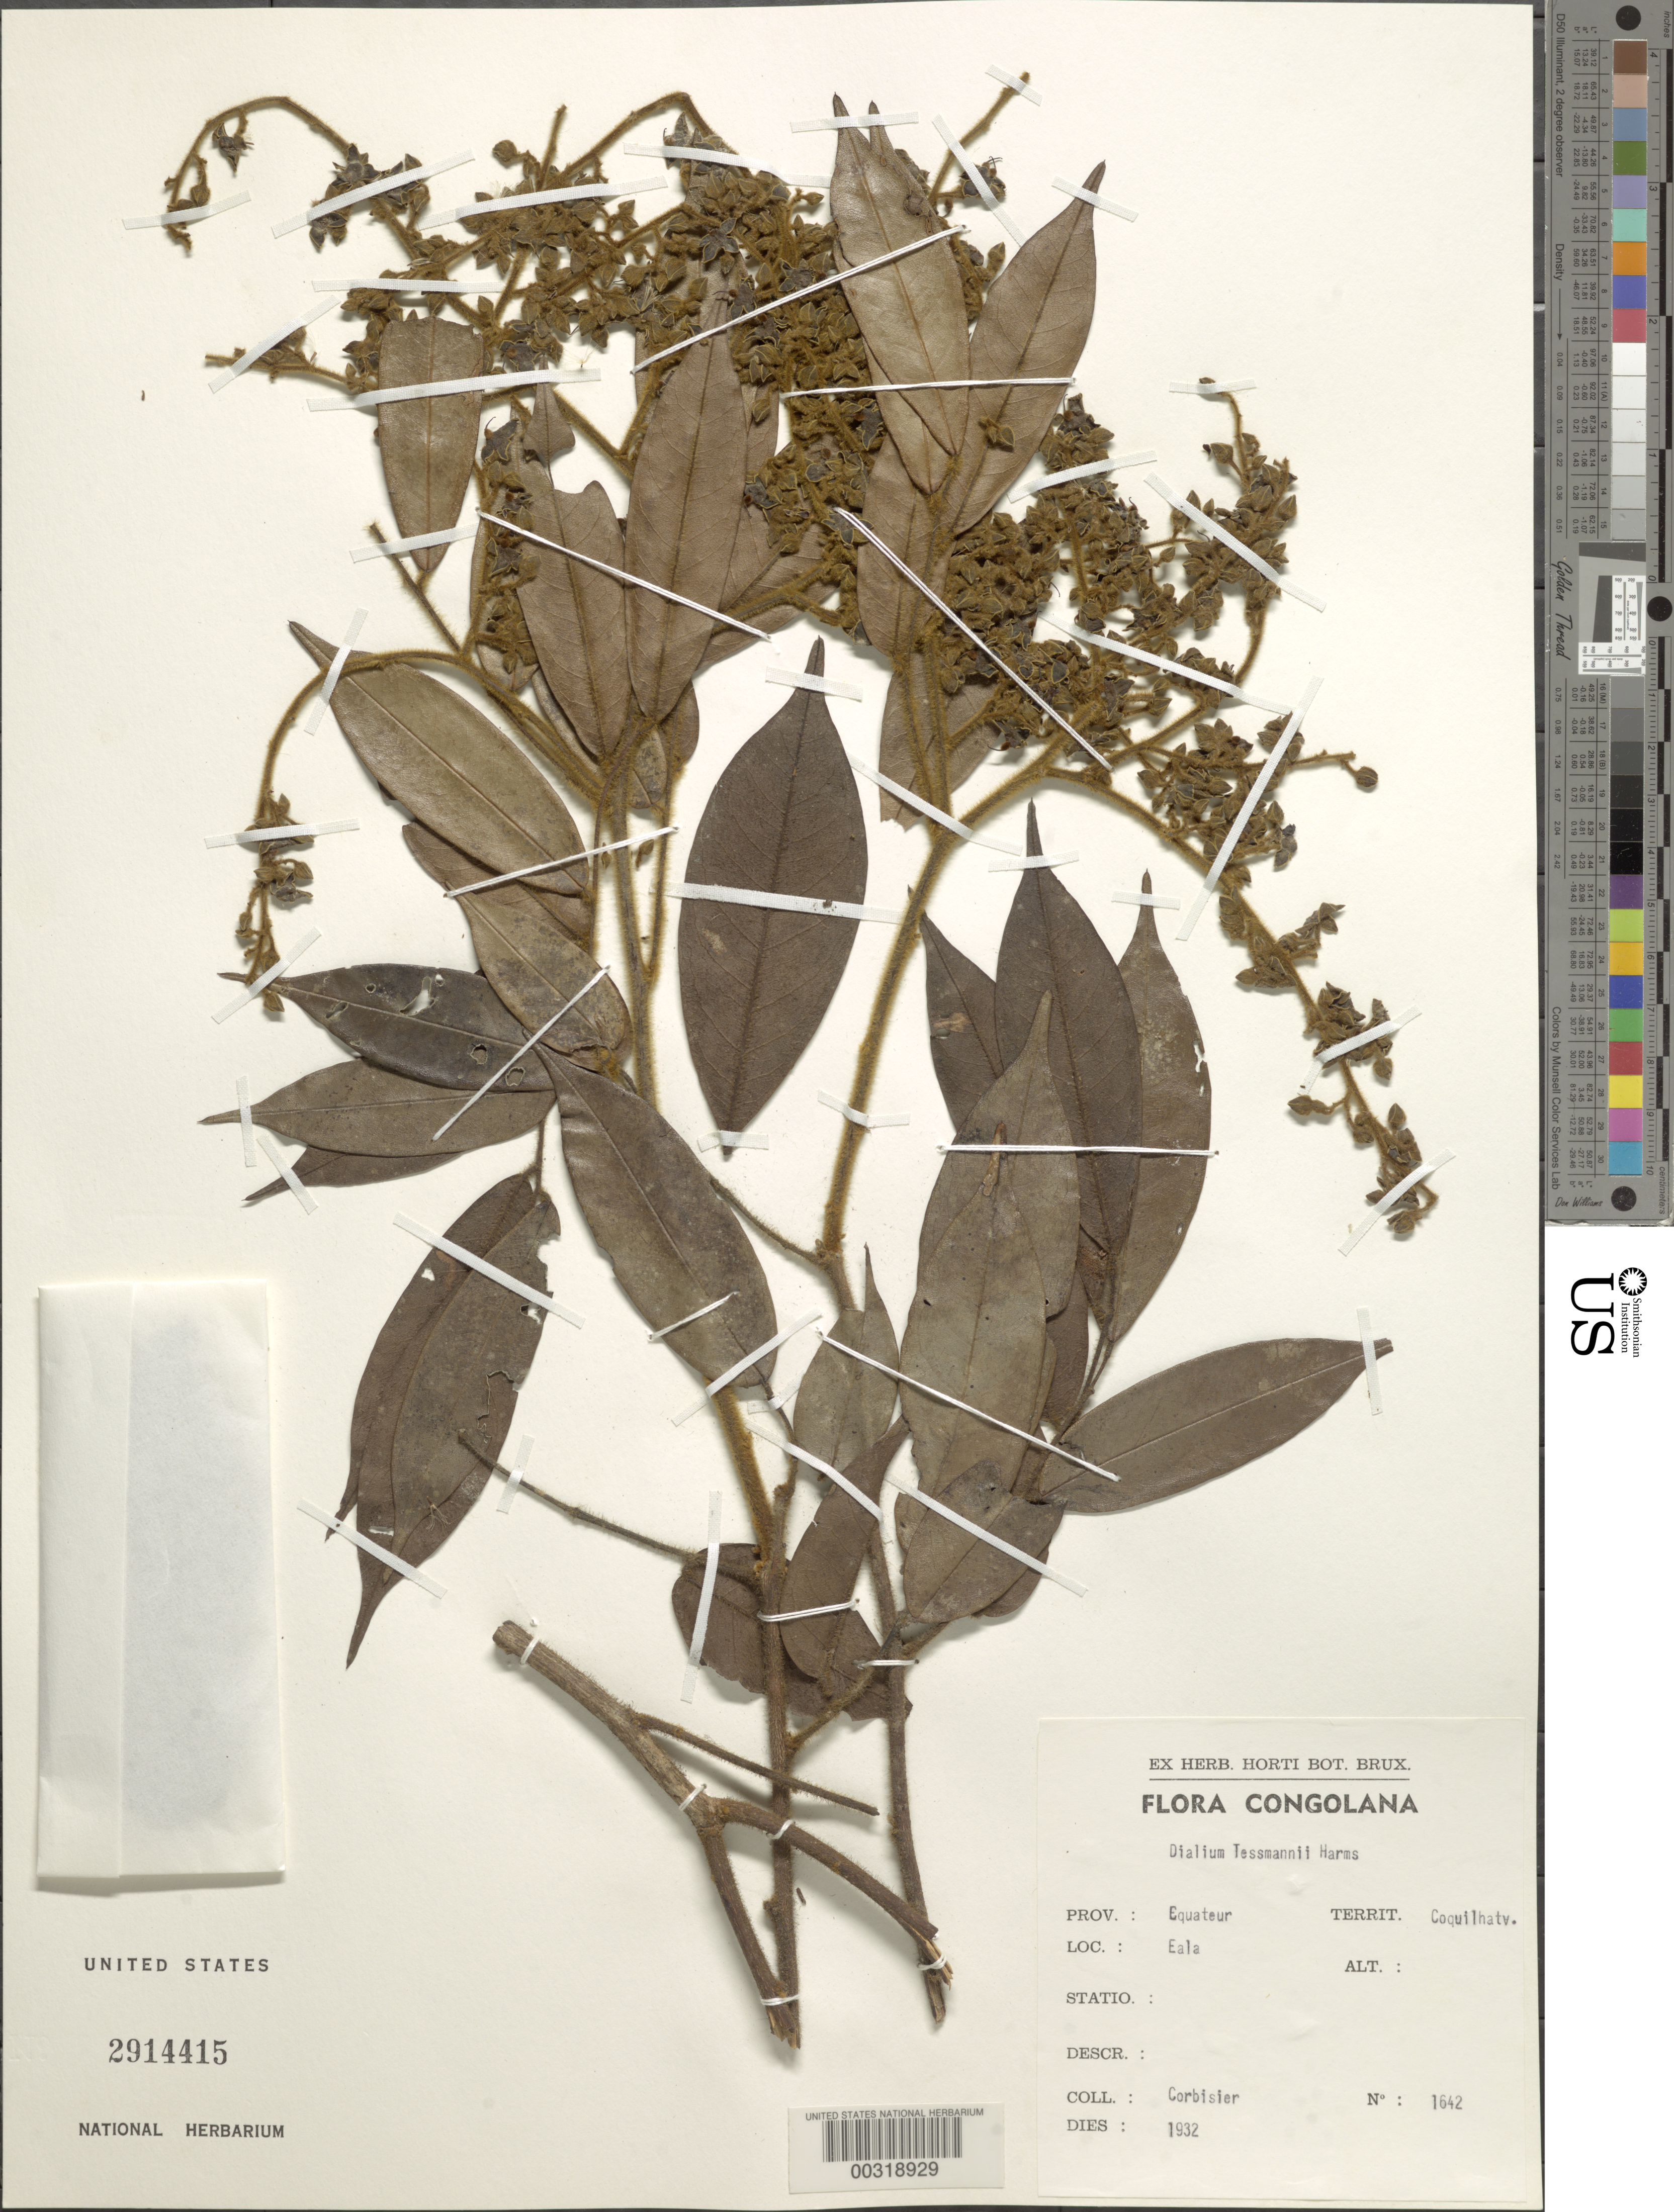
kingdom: Plantae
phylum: Tracheophyta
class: Magnoliopsida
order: Fabales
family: Fabaceae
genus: Dialium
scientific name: Dialium tessmannii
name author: Harms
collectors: A. Corbisier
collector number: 1642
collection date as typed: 1932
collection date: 1932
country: Congo, Democratic Republic of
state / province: Équateur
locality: Eala; coquilhatv. terr.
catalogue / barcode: US 2914415